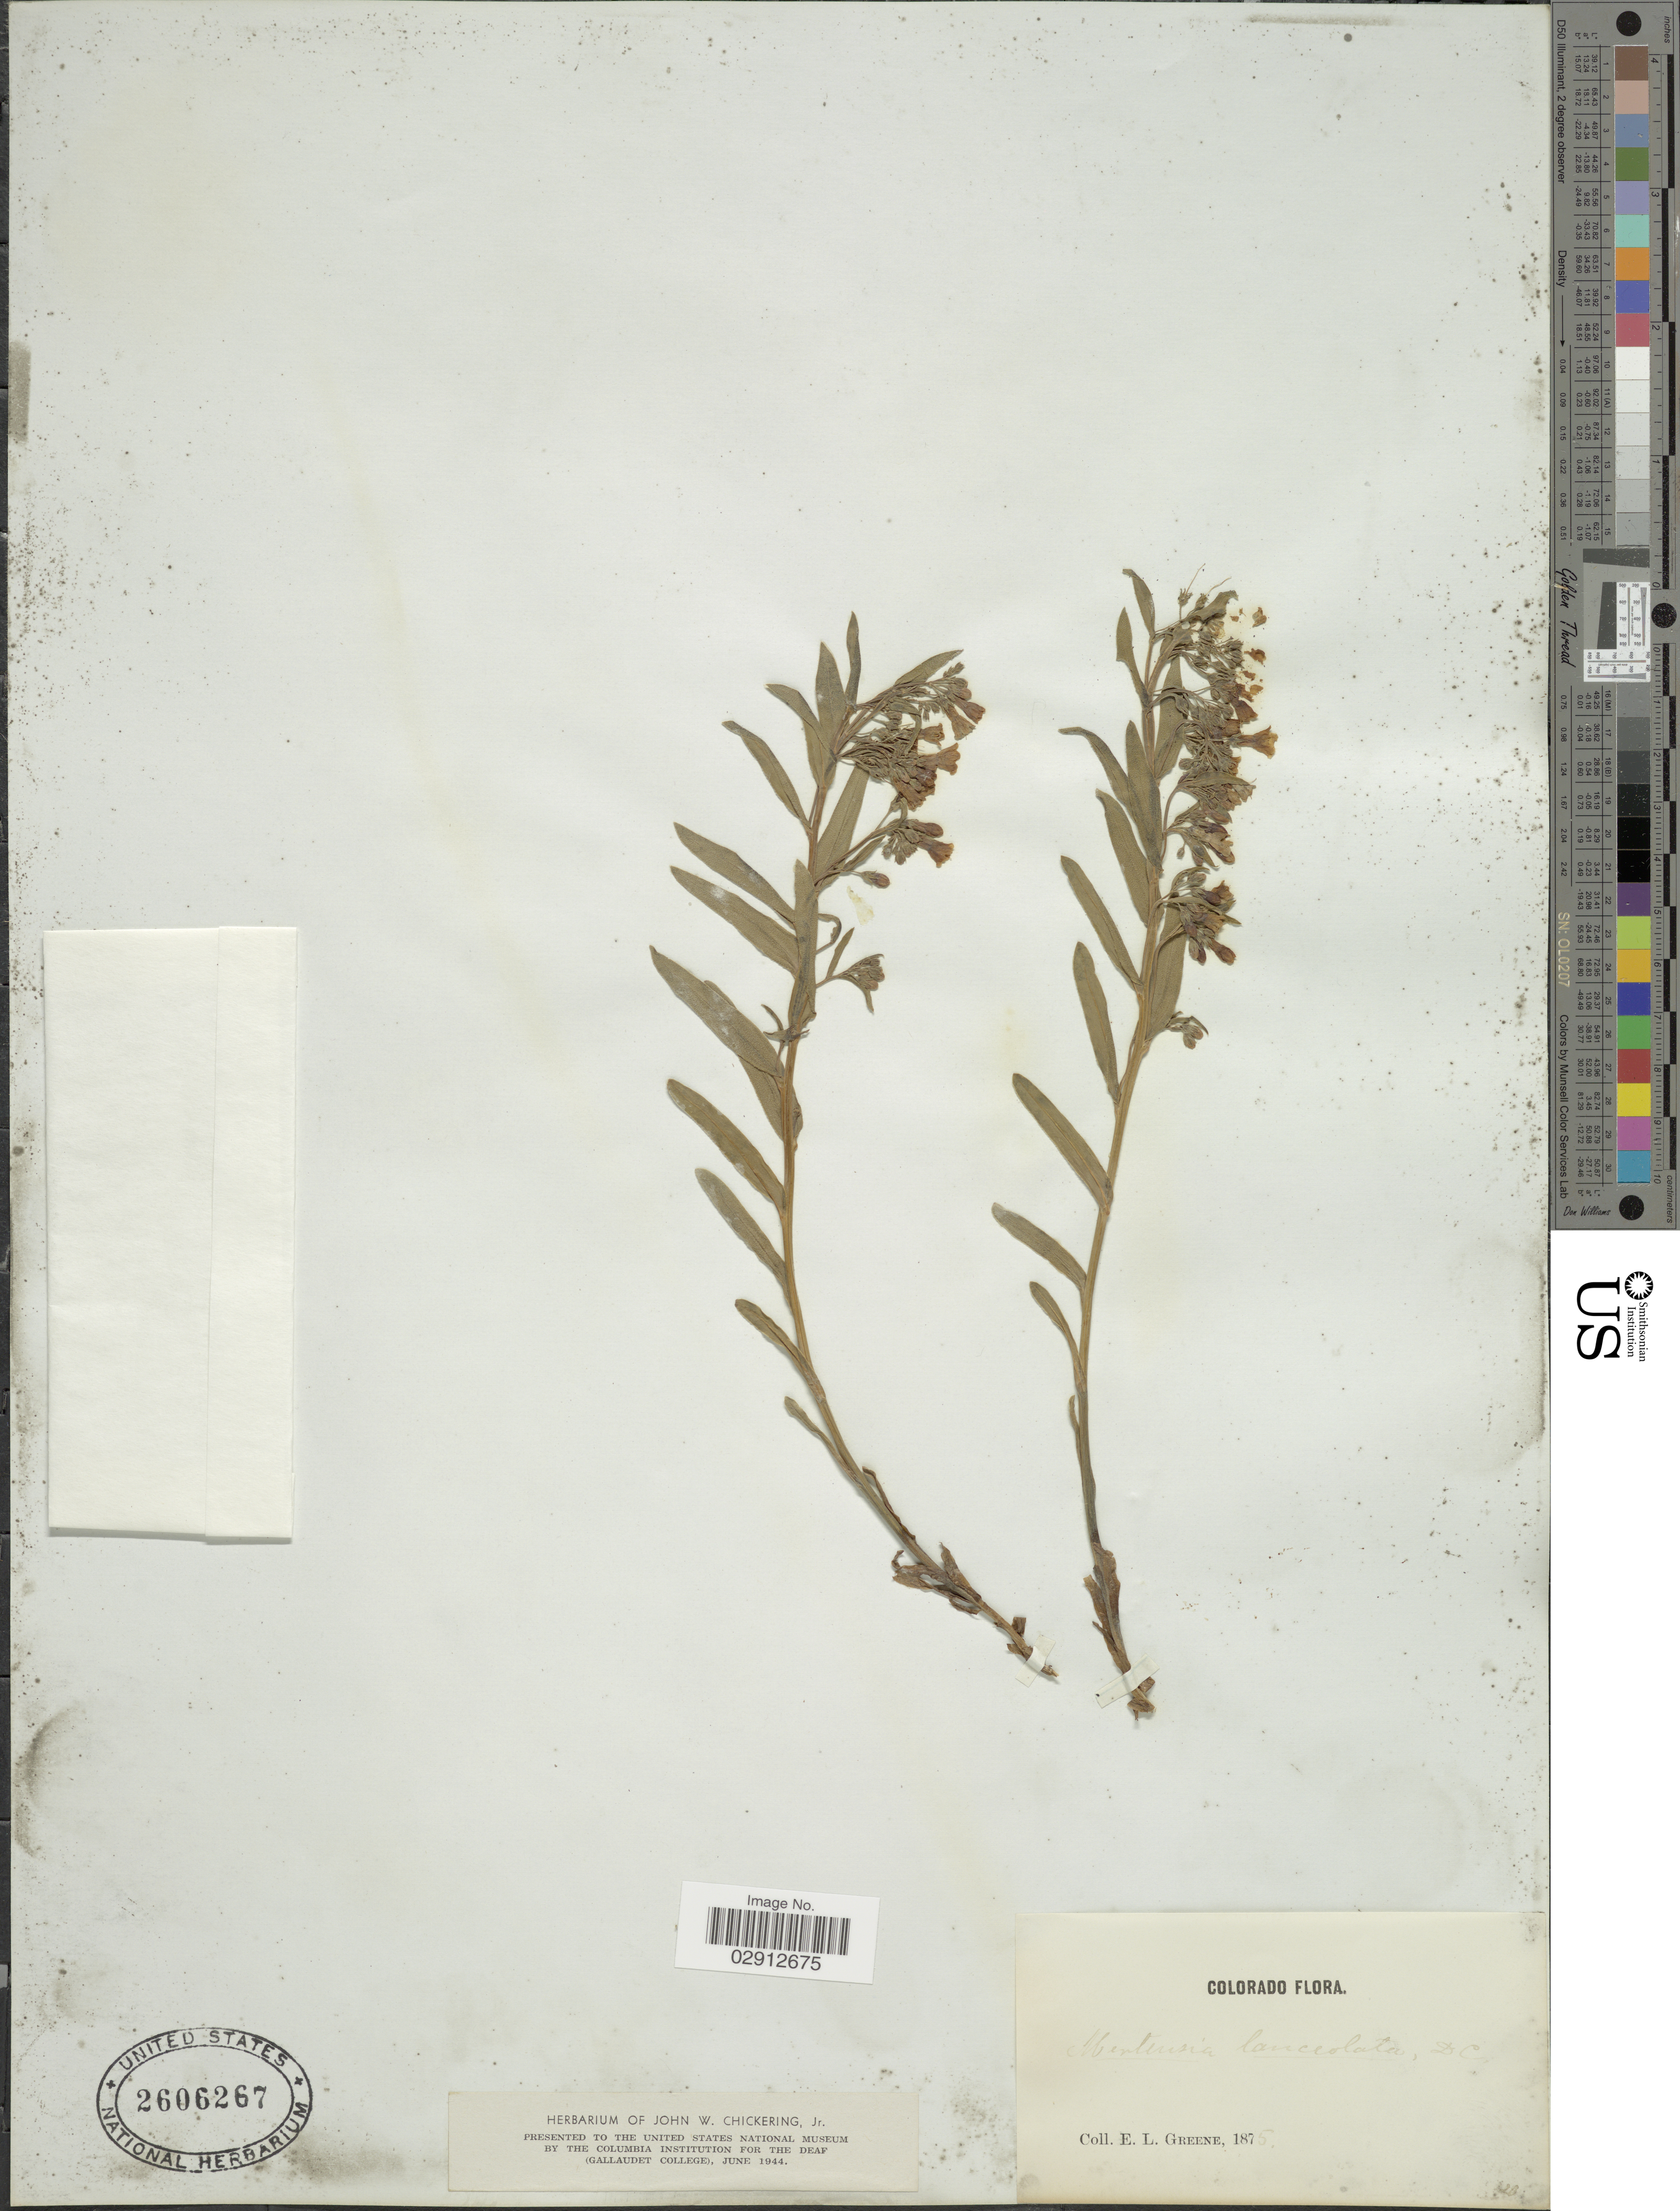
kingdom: Plantae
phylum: Tracheophyta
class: Magnoliopsida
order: Boraginales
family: Boraginaceae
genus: Mertensia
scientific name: Mertensia lanceolata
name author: (Pursh) DC. ex A. DC.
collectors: E. L. Greene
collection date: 1875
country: United States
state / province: Colorado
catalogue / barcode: US 2606267